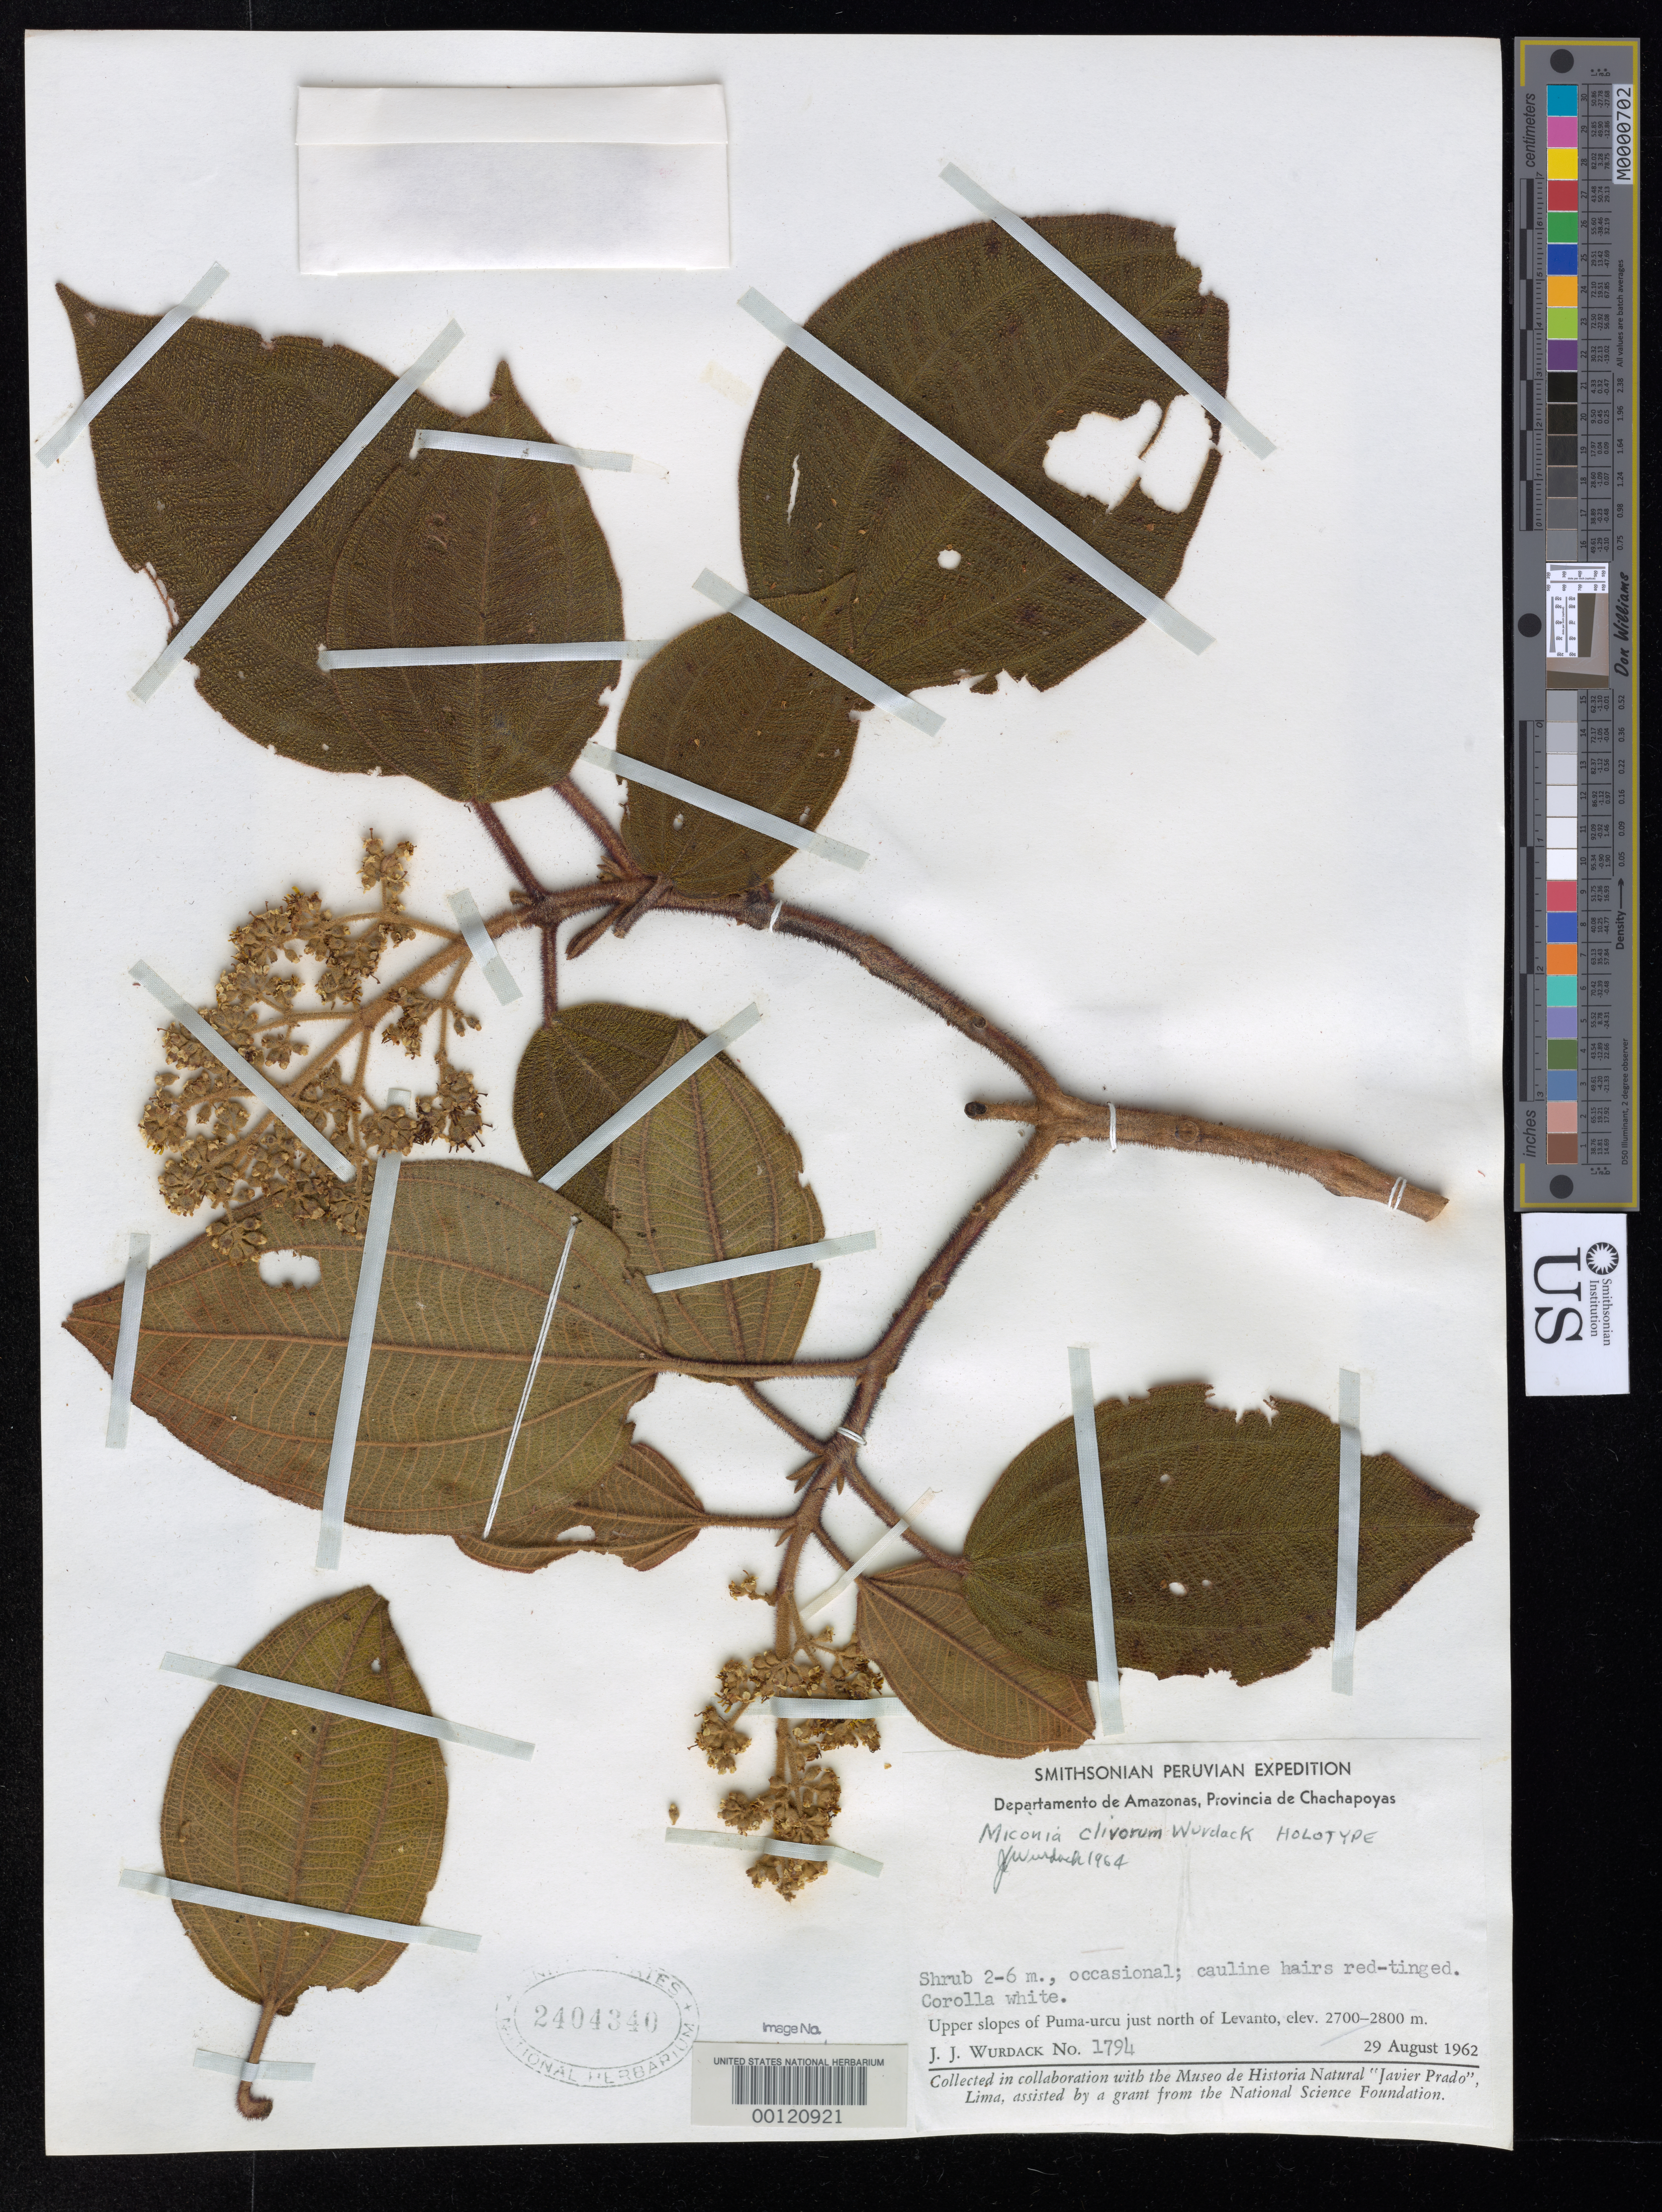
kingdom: Plantae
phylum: Tracheophyta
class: Magnoliopsida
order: Myrtales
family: Melastomataceae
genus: Miconia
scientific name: Miconia clivorum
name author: Wurdack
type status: Holotype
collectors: J. J. Wurdack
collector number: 1794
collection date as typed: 29 Aug 1962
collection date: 1962-08-29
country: Peru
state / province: Amazonas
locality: Puma-Urcu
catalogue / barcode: US 2404340